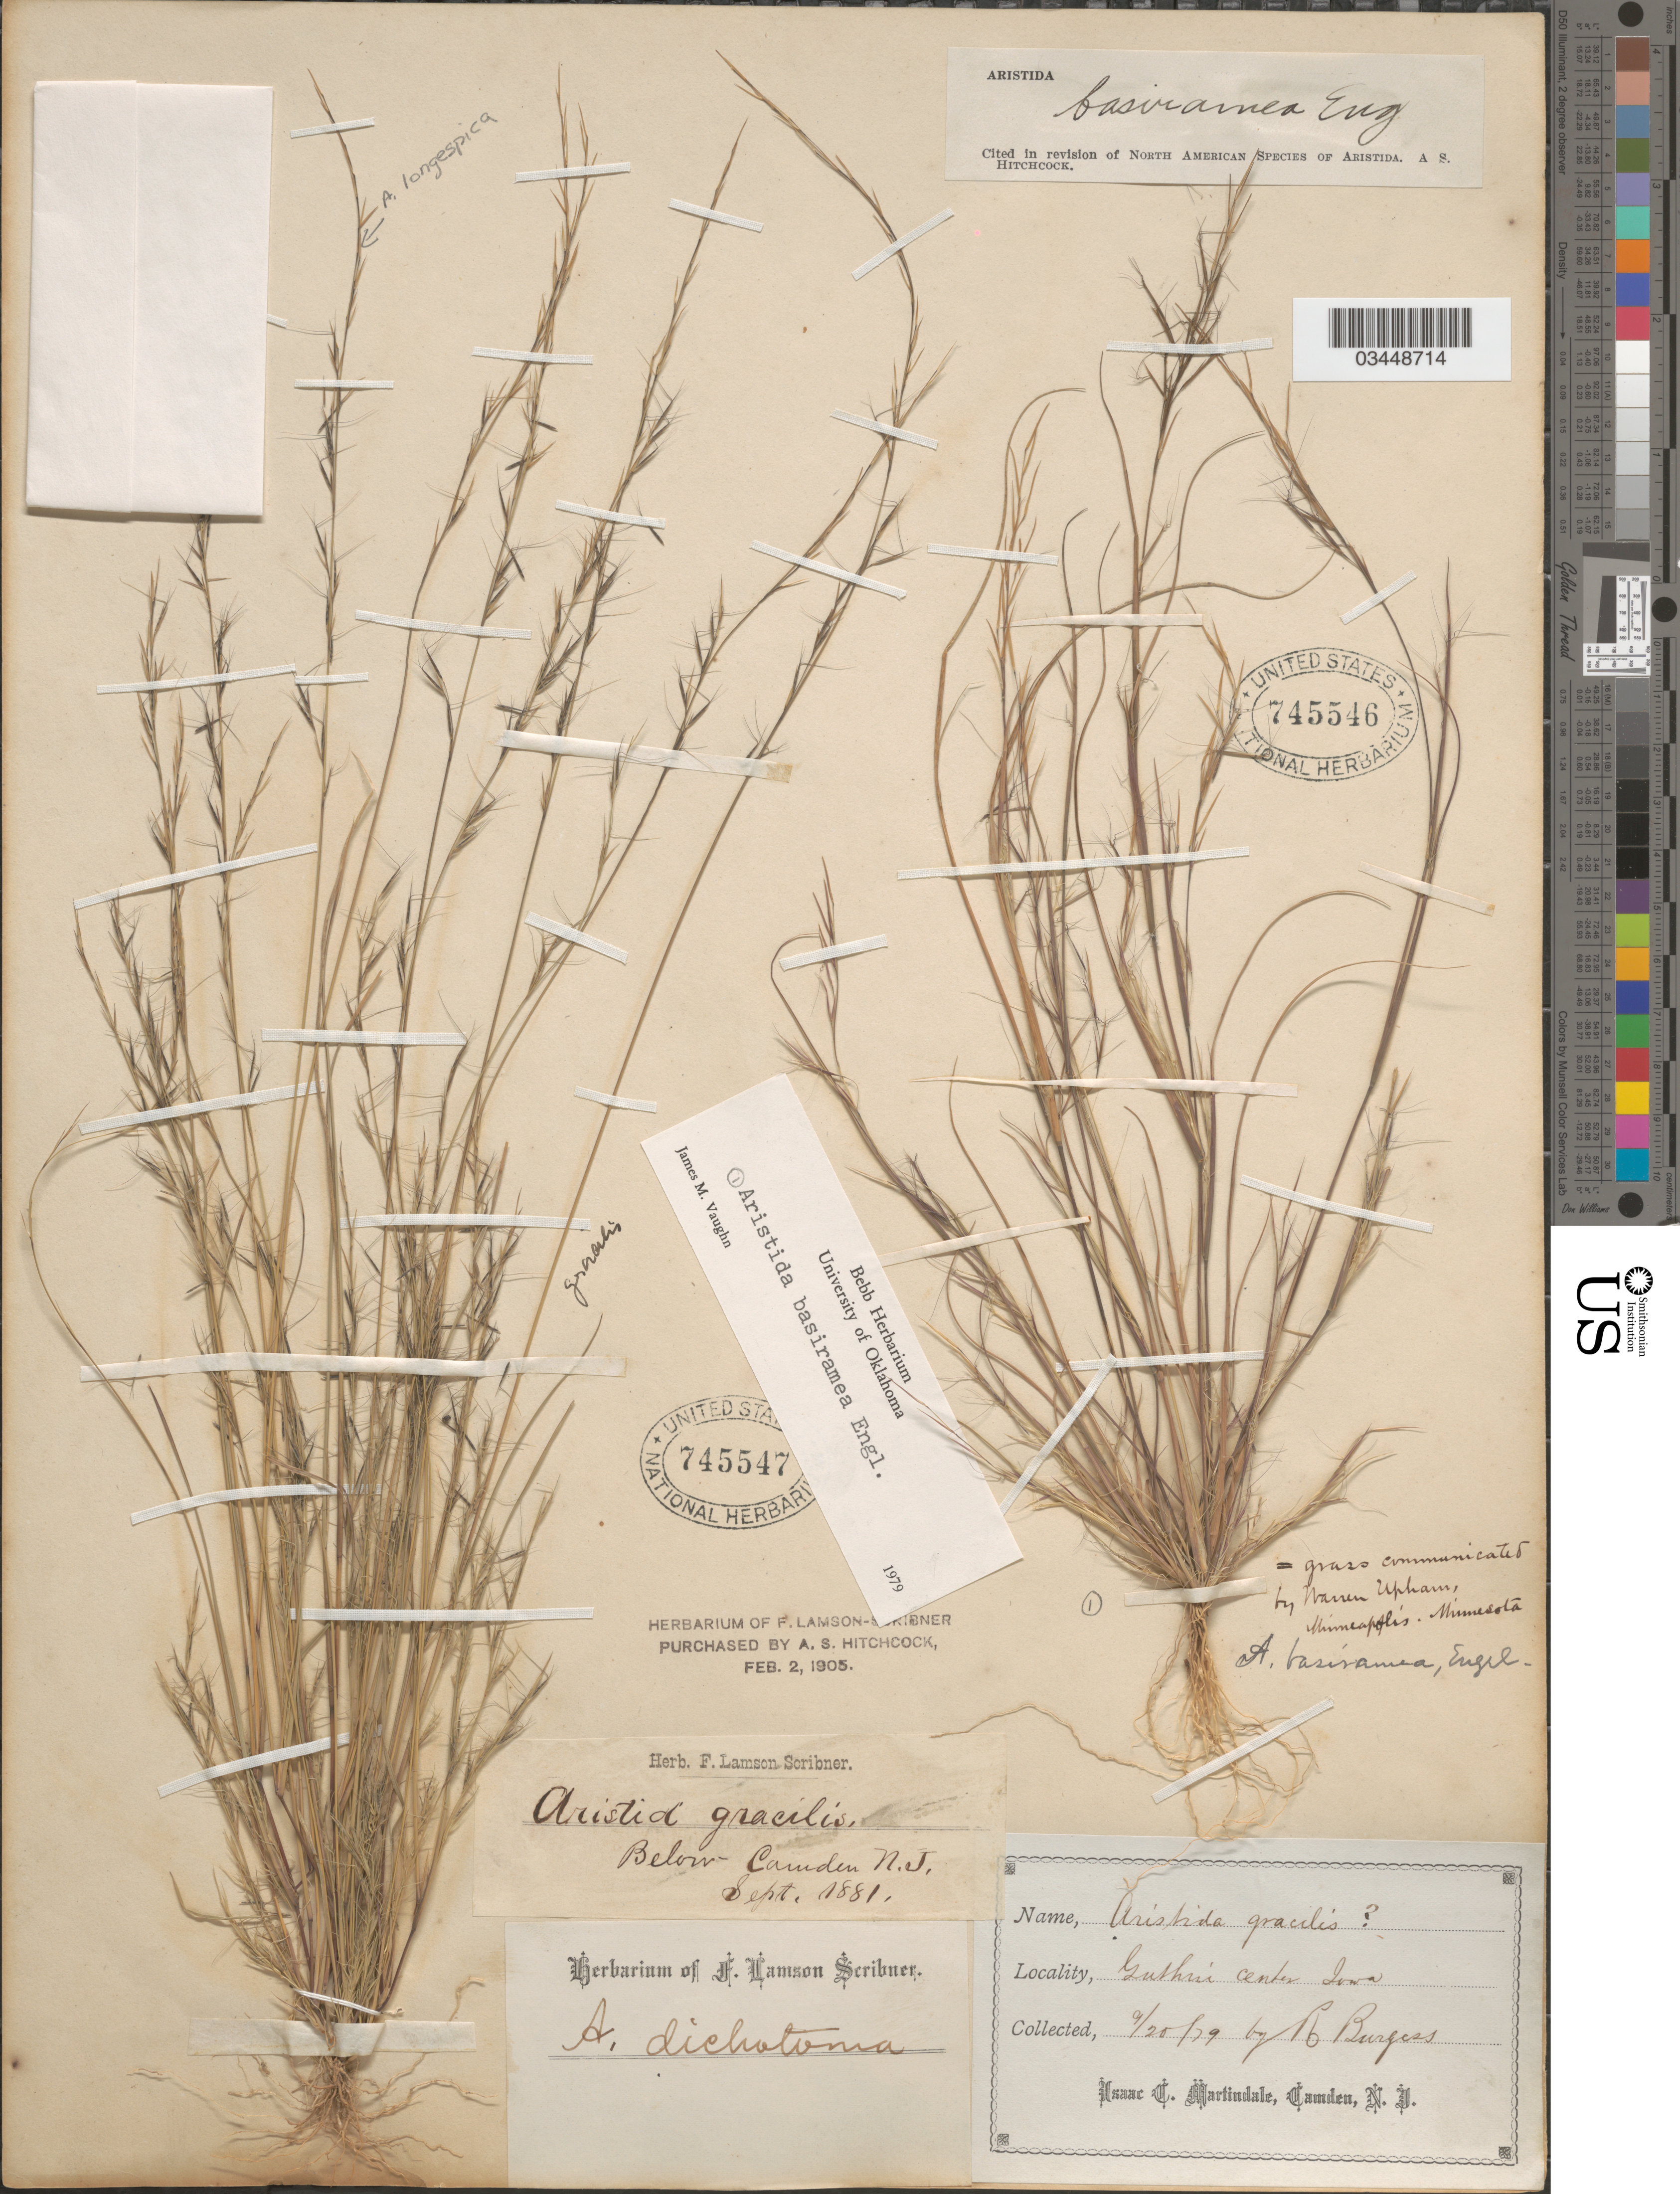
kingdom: Plantae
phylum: Tracheophyta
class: Liliopsida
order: Poales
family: Poaceae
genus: Aristida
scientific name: Aristida basiramea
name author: Engelm. ex Vasey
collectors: ex herb. F. Lamson Scribner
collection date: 1881-09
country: United States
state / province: New Jersey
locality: Below Camden.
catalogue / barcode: US 745547